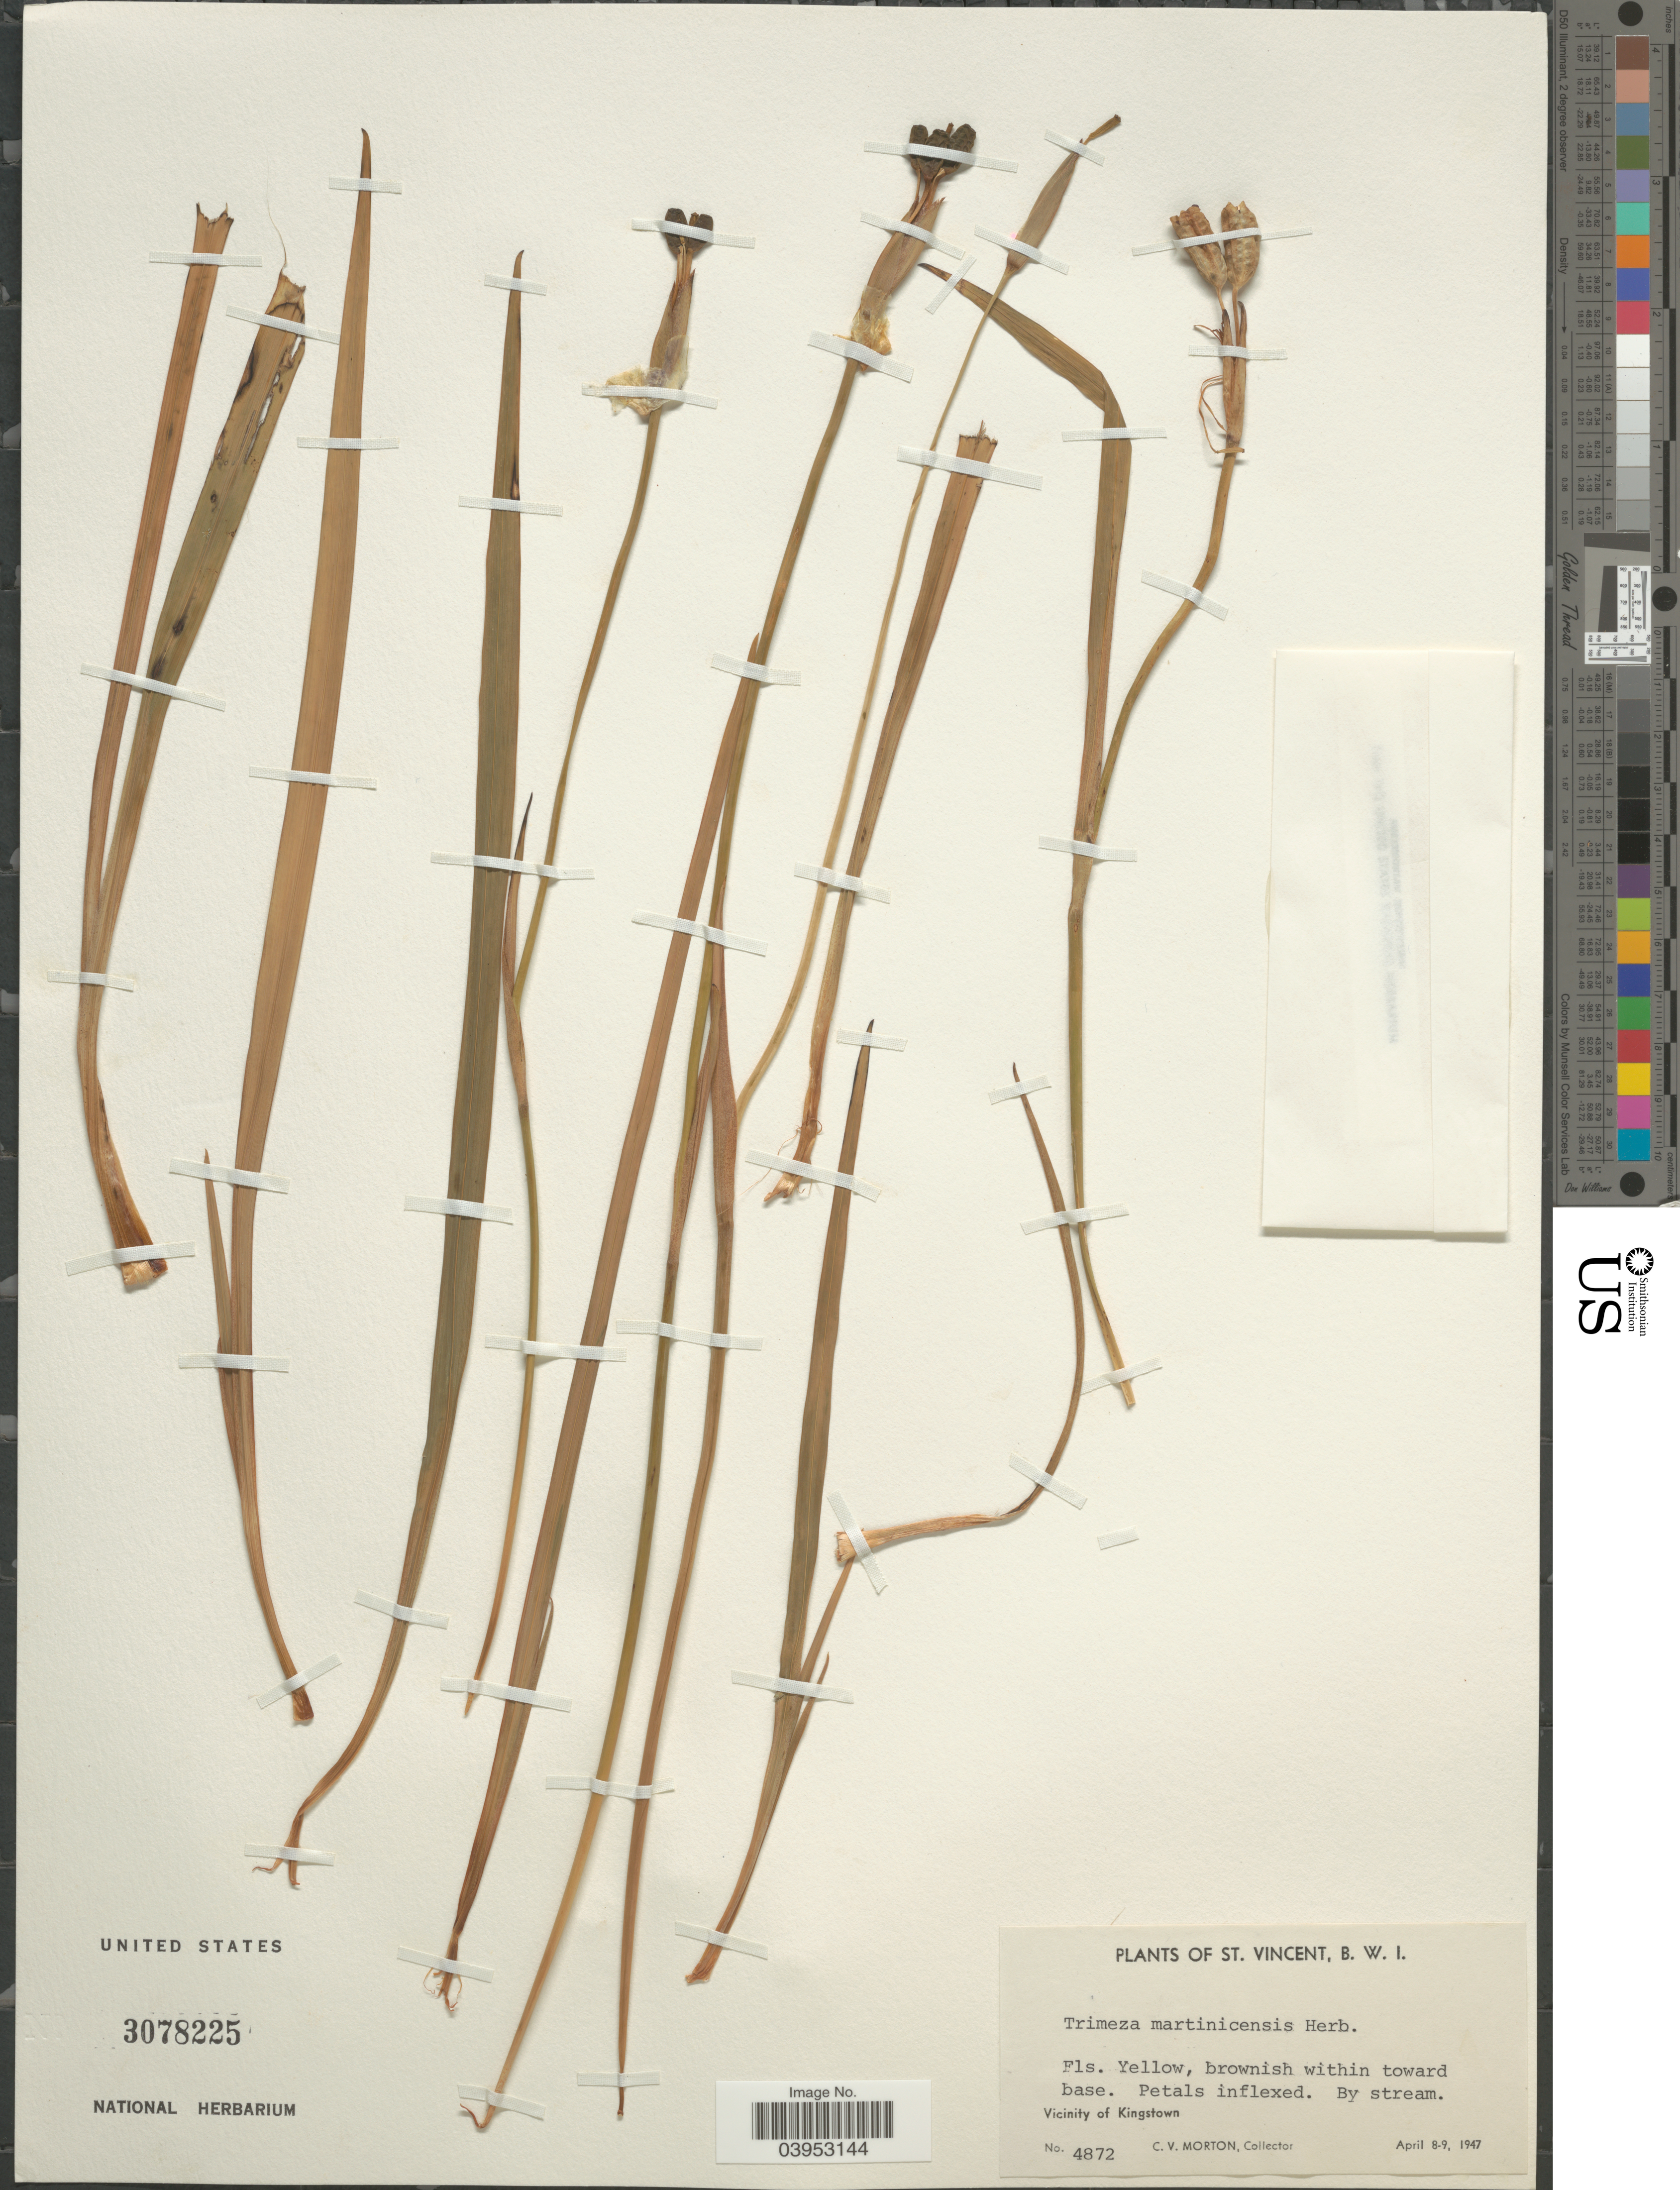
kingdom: Plantae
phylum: Tracheophyta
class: Liliopsida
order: Asparagales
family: Iridaceae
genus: Trimezia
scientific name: Trimezia martinicensis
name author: (Jacq.) Herb.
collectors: C. V. Morton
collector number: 4872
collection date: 1947-04-08/1947-04-09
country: St. Vincent - Grenadines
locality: St. Vincent, B. W. I. Vicinity of Kingstown.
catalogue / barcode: US 3078225